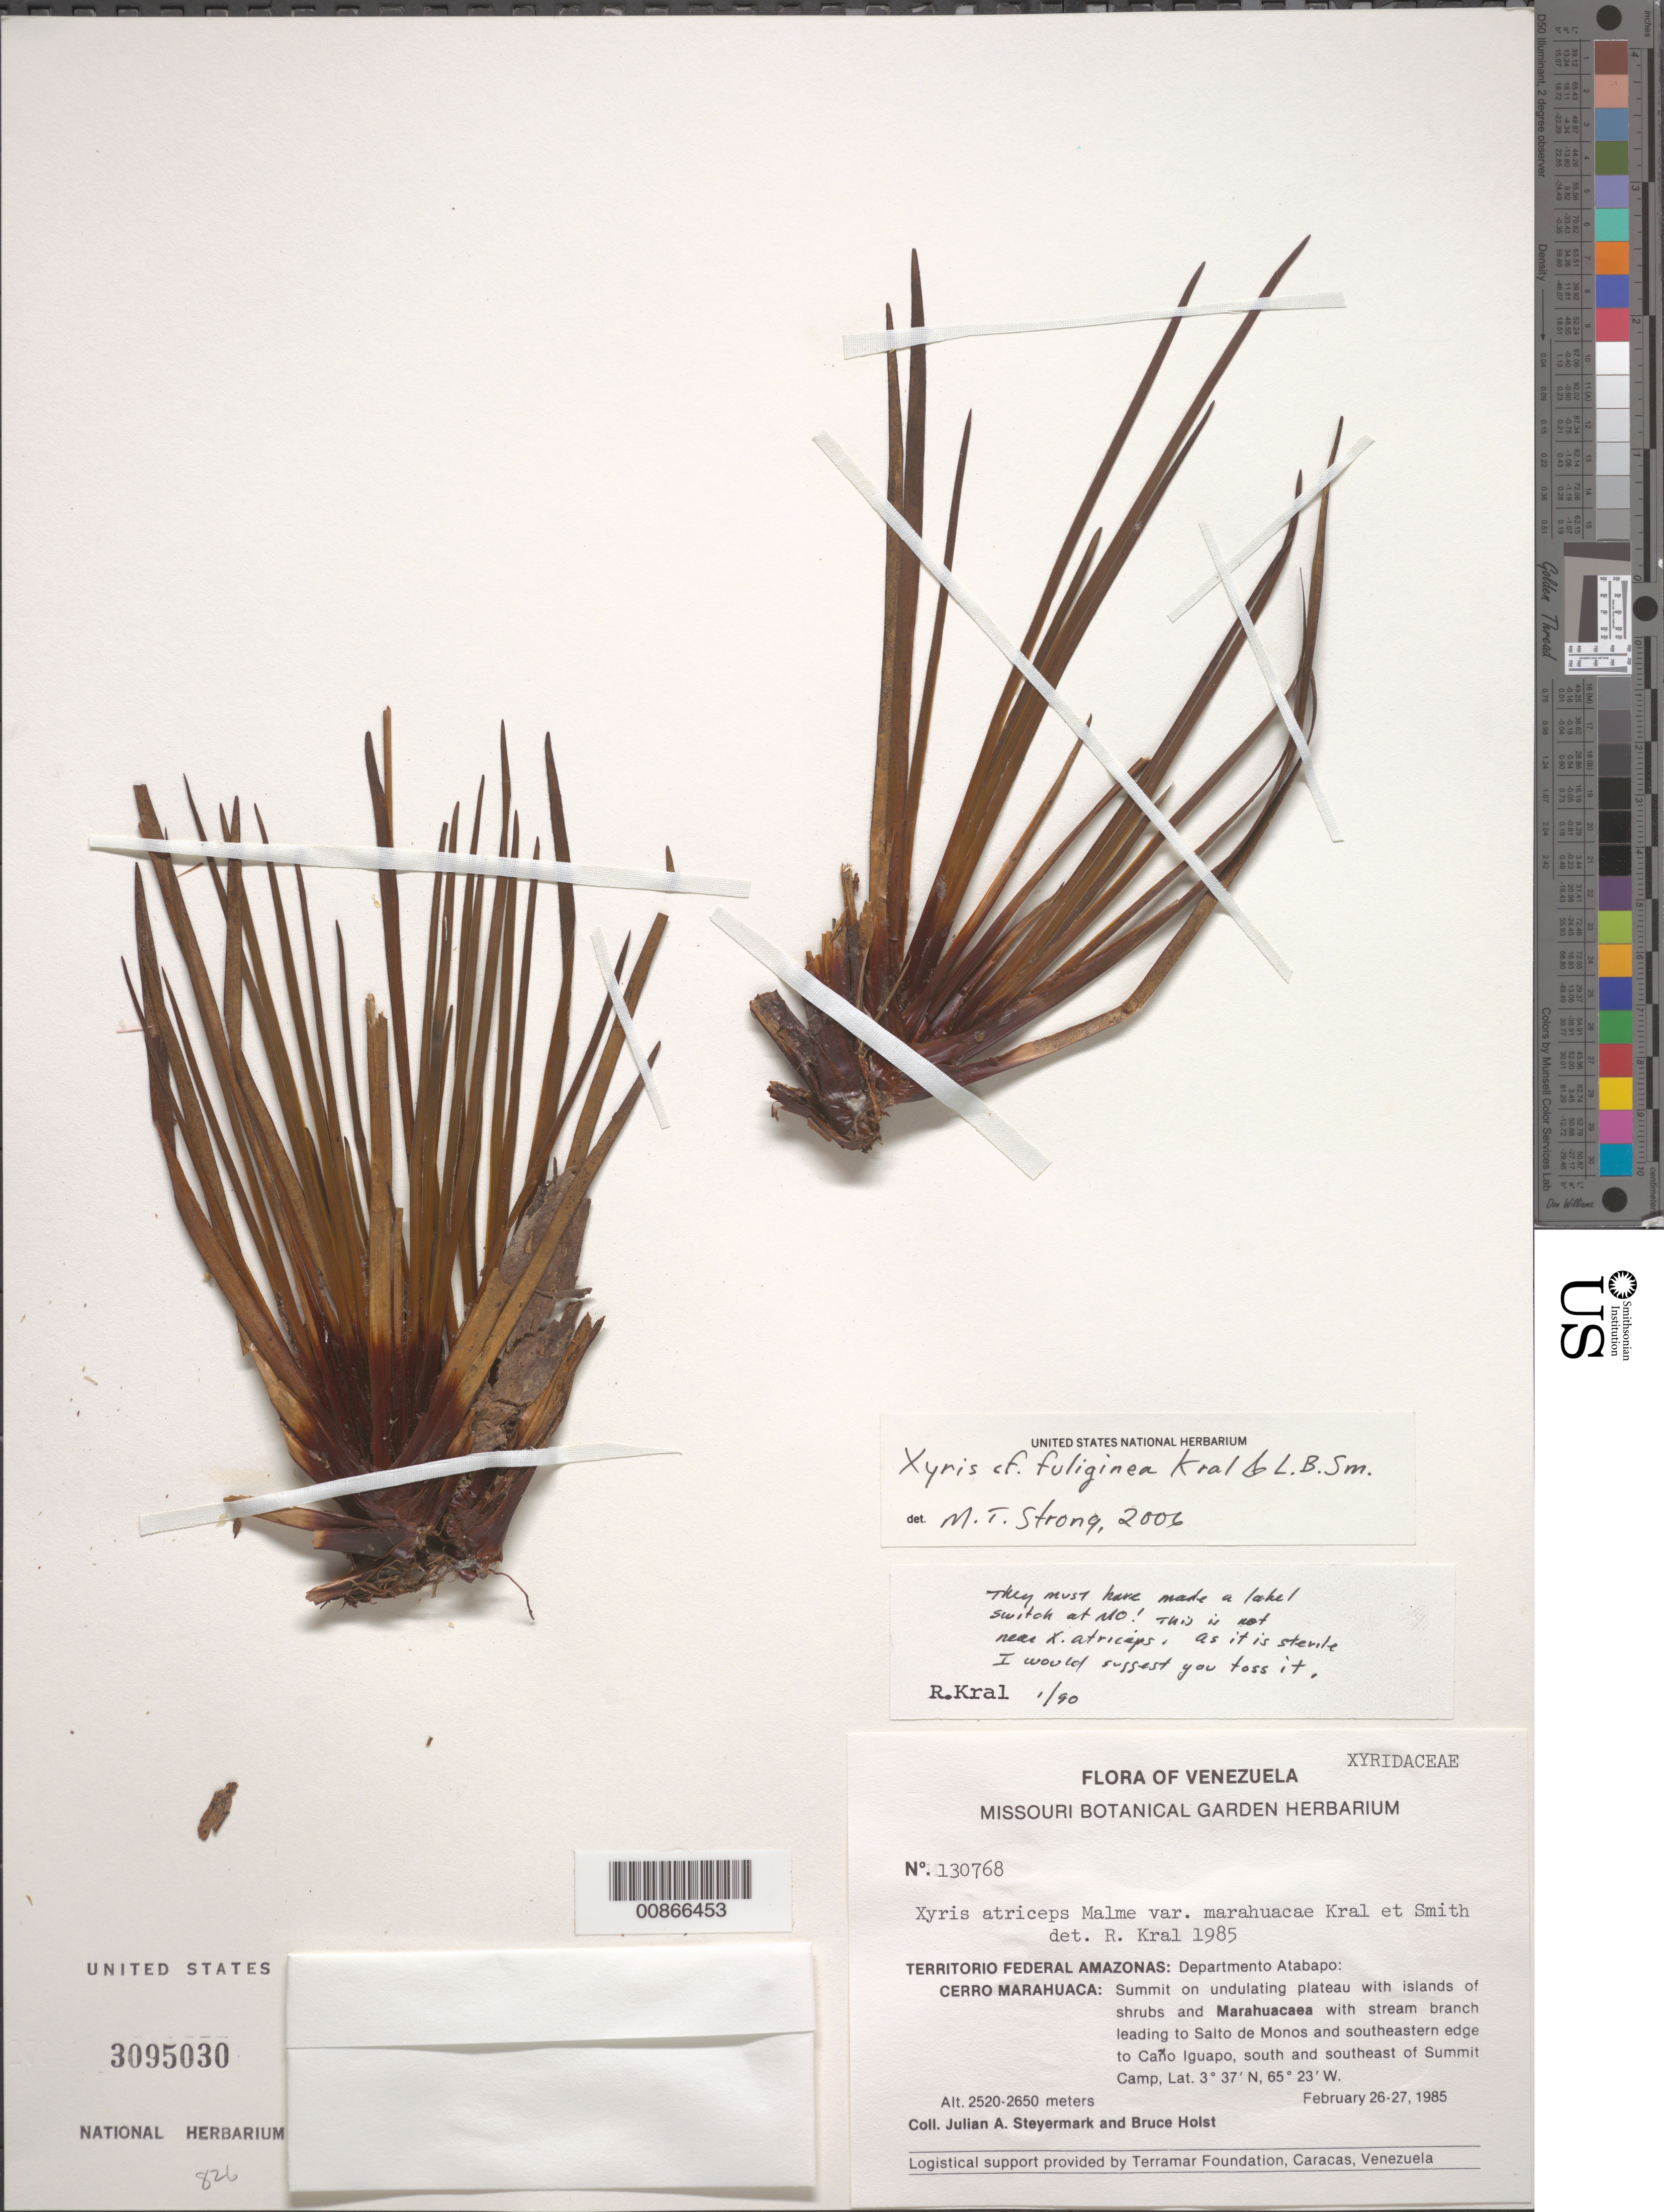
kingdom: Plantae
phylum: Tracheophyta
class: Liliopsida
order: Poales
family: Xyridaceae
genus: Xyris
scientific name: Xyris fuliginea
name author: Kral & L.B. Sm.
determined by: Strong, M. T., (US), Smithsonian Institution - National Museum of Natural History (UNITED STATES)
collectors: J. Steyermark & B. Holst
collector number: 130768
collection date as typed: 26-Feb-85 to 27-Feb-85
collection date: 1985-02-26/1985-02-27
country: Venezuela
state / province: Amazonas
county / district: Atabapo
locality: Cerro Marahuaca, summit, stream branch leading to Salto de Monos and SE edge to Caño Iguapo, S & SE of Summit Camp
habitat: Undulating plateau with islands of shrubs and Marahuacaea with stream branch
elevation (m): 2520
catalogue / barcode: US 3095030